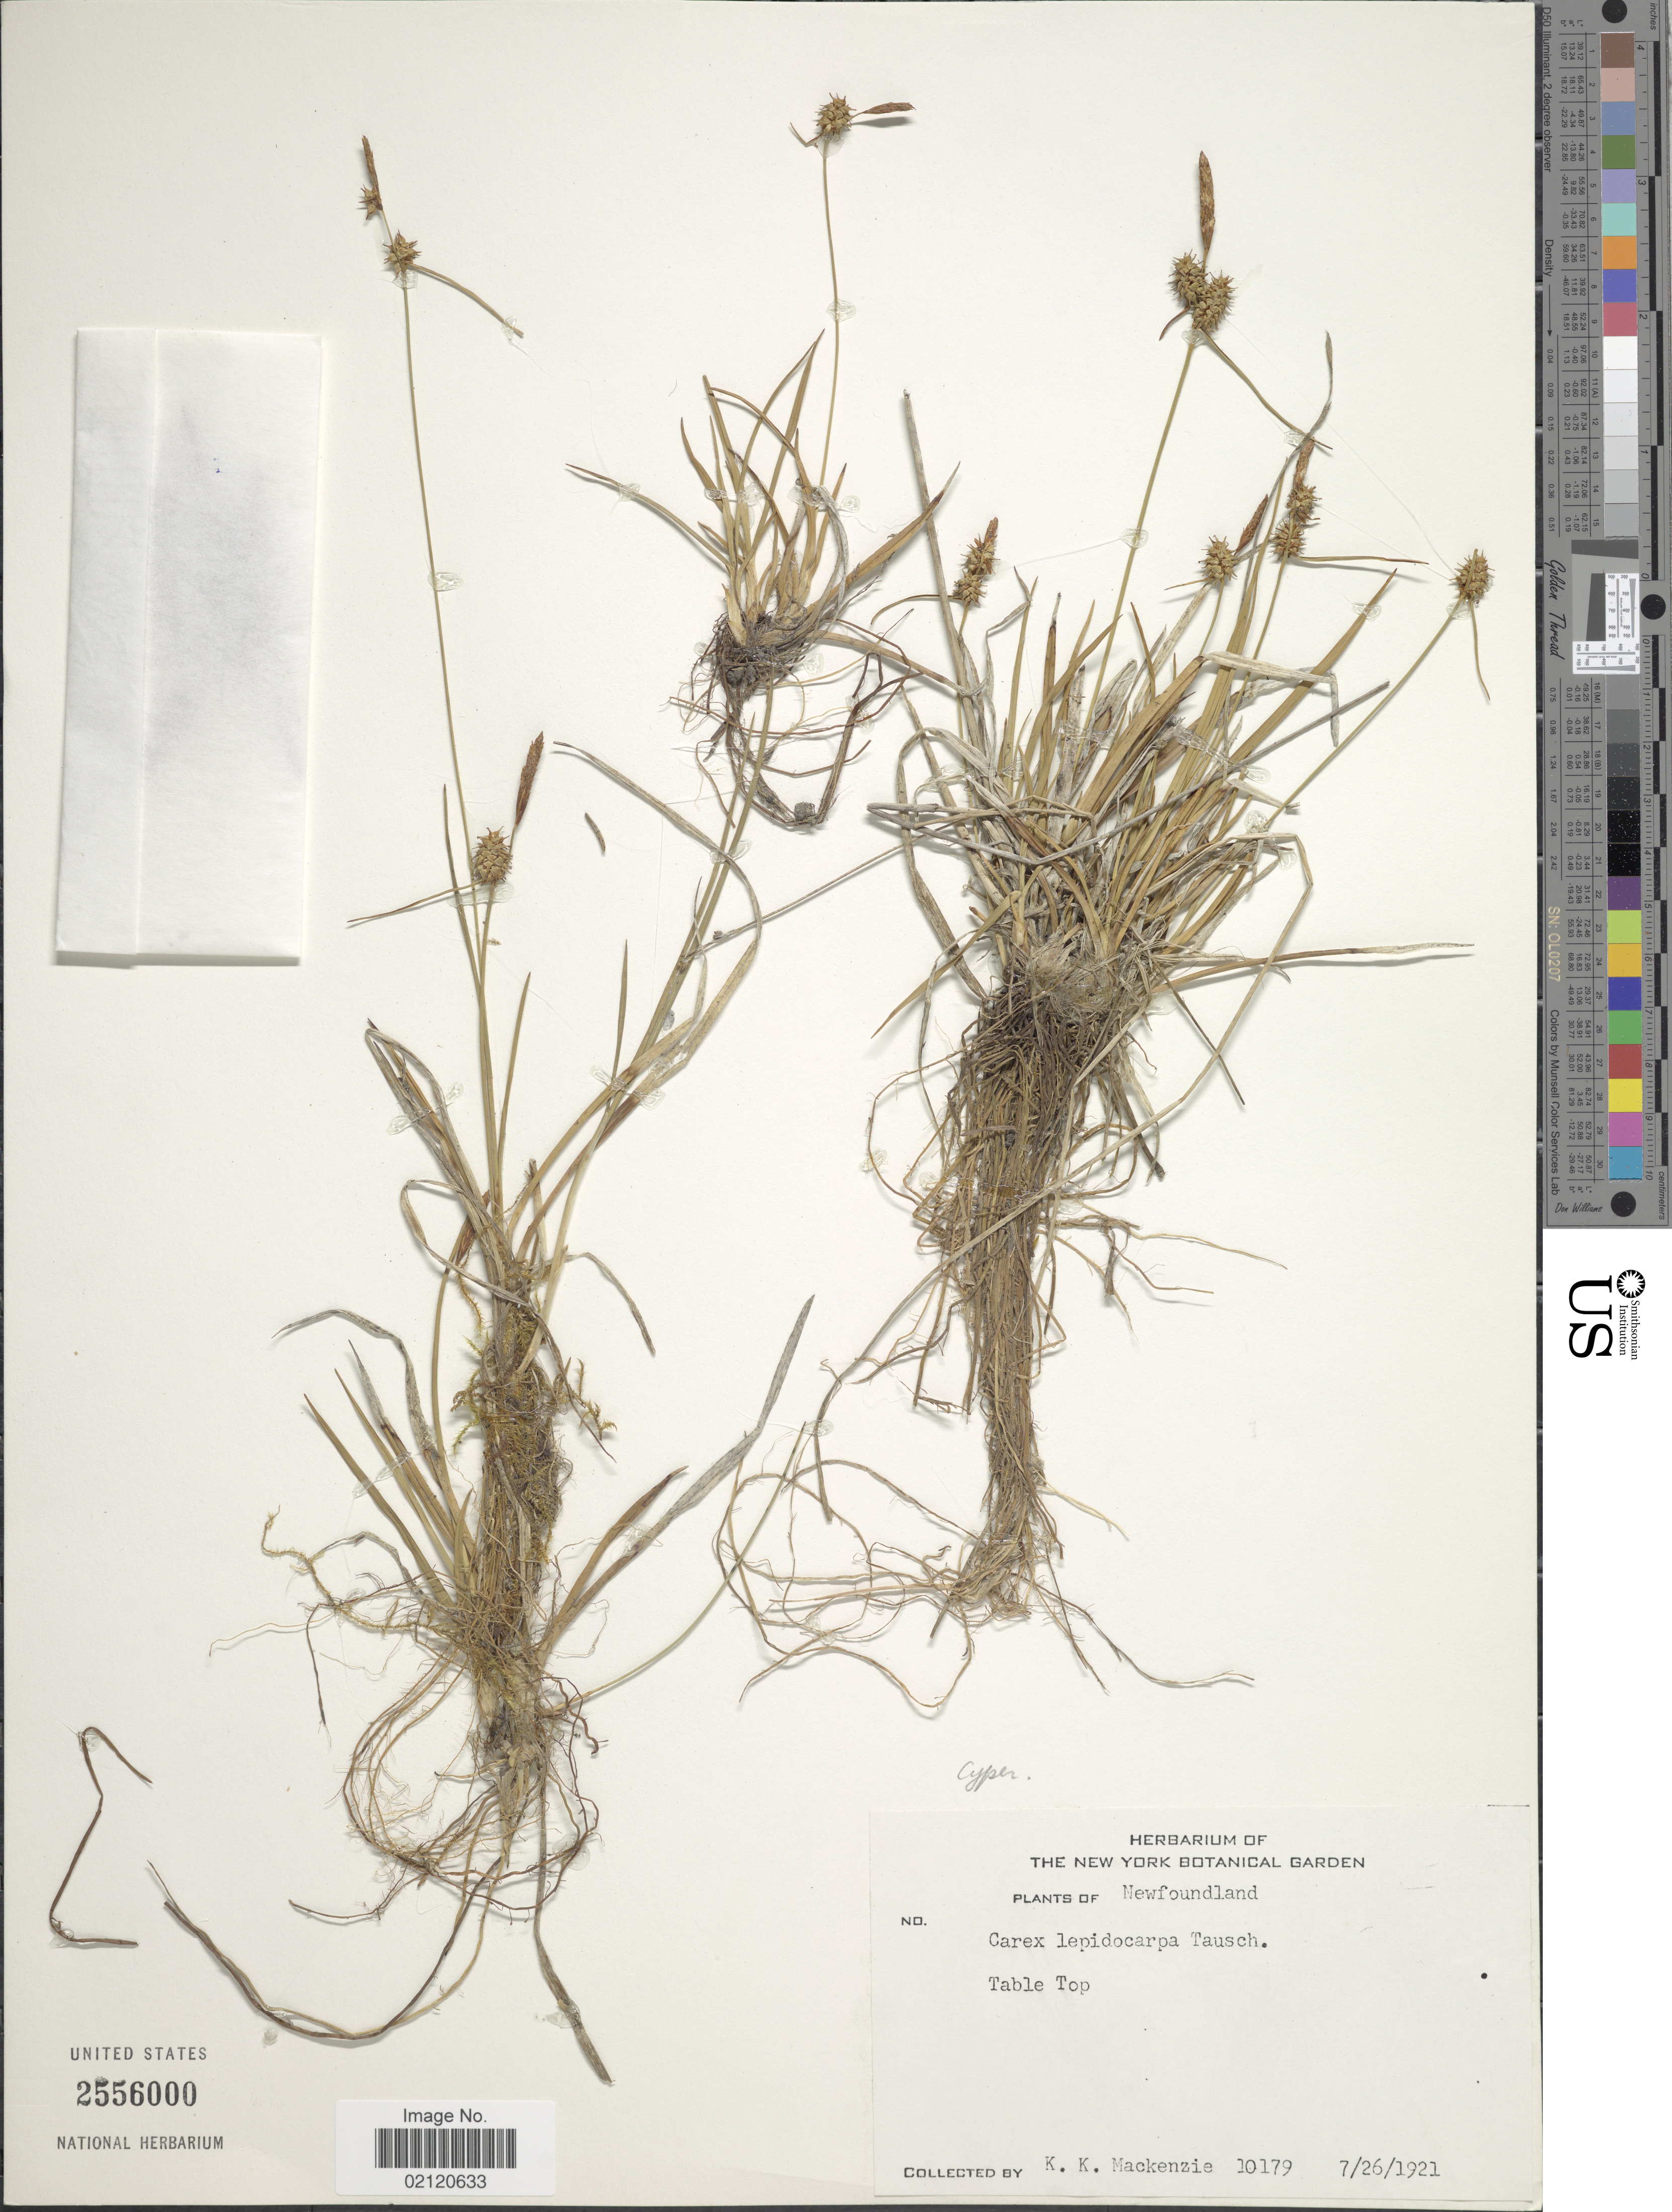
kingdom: Plantae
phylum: Tracheophyta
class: Liliopsida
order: Poales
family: Cyperaceae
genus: Carex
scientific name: Carex lepidocarpa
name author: Tausch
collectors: K. K. Mackenzie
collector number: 10179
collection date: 1921-07-26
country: Canada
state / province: Newfoundland and Labrador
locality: Table Top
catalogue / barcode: US 2556000